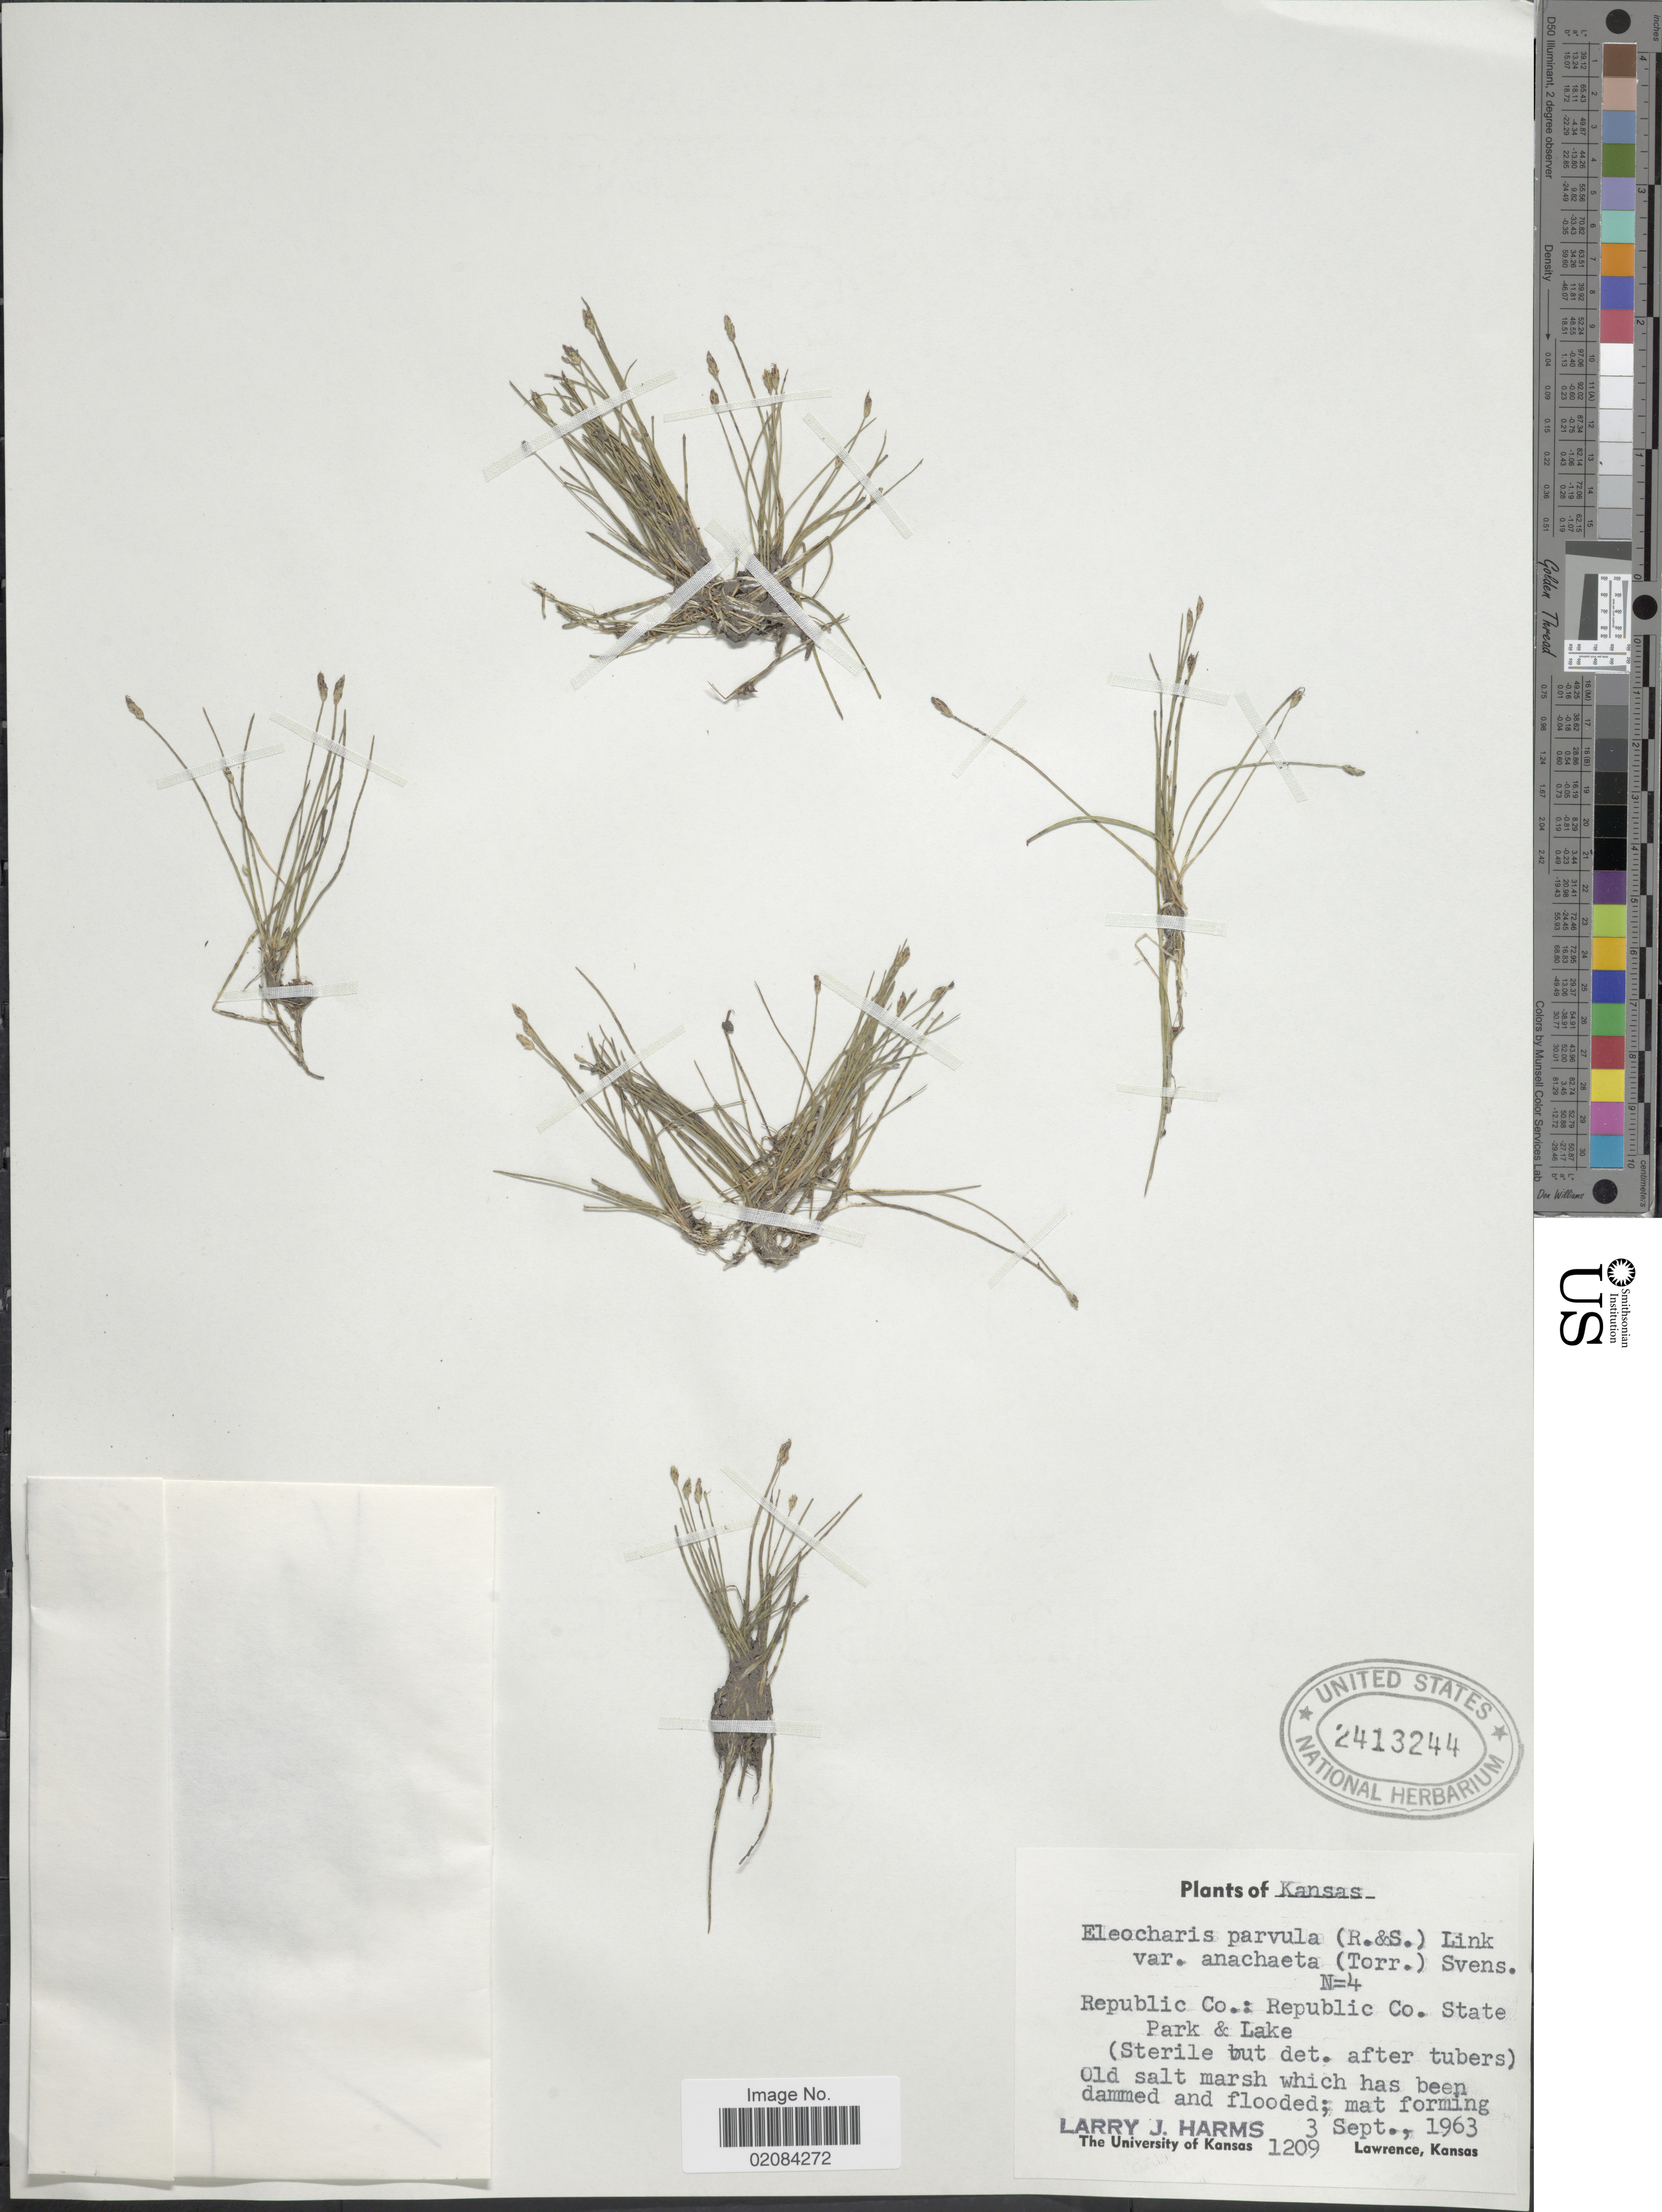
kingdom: Plantae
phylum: Tracheophyta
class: Liliopsida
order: Poales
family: Cyperaceae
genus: Eleocharis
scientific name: Eleocharis parvula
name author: (Roem. & Schult.) Link ex Williams et al.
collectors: L. Harms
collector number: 1209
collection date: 1963-09-03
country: United States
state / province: Kansas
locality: Kansas, Republic Co.: Republic Co. State Park & Lake.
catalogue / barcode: US 2413244